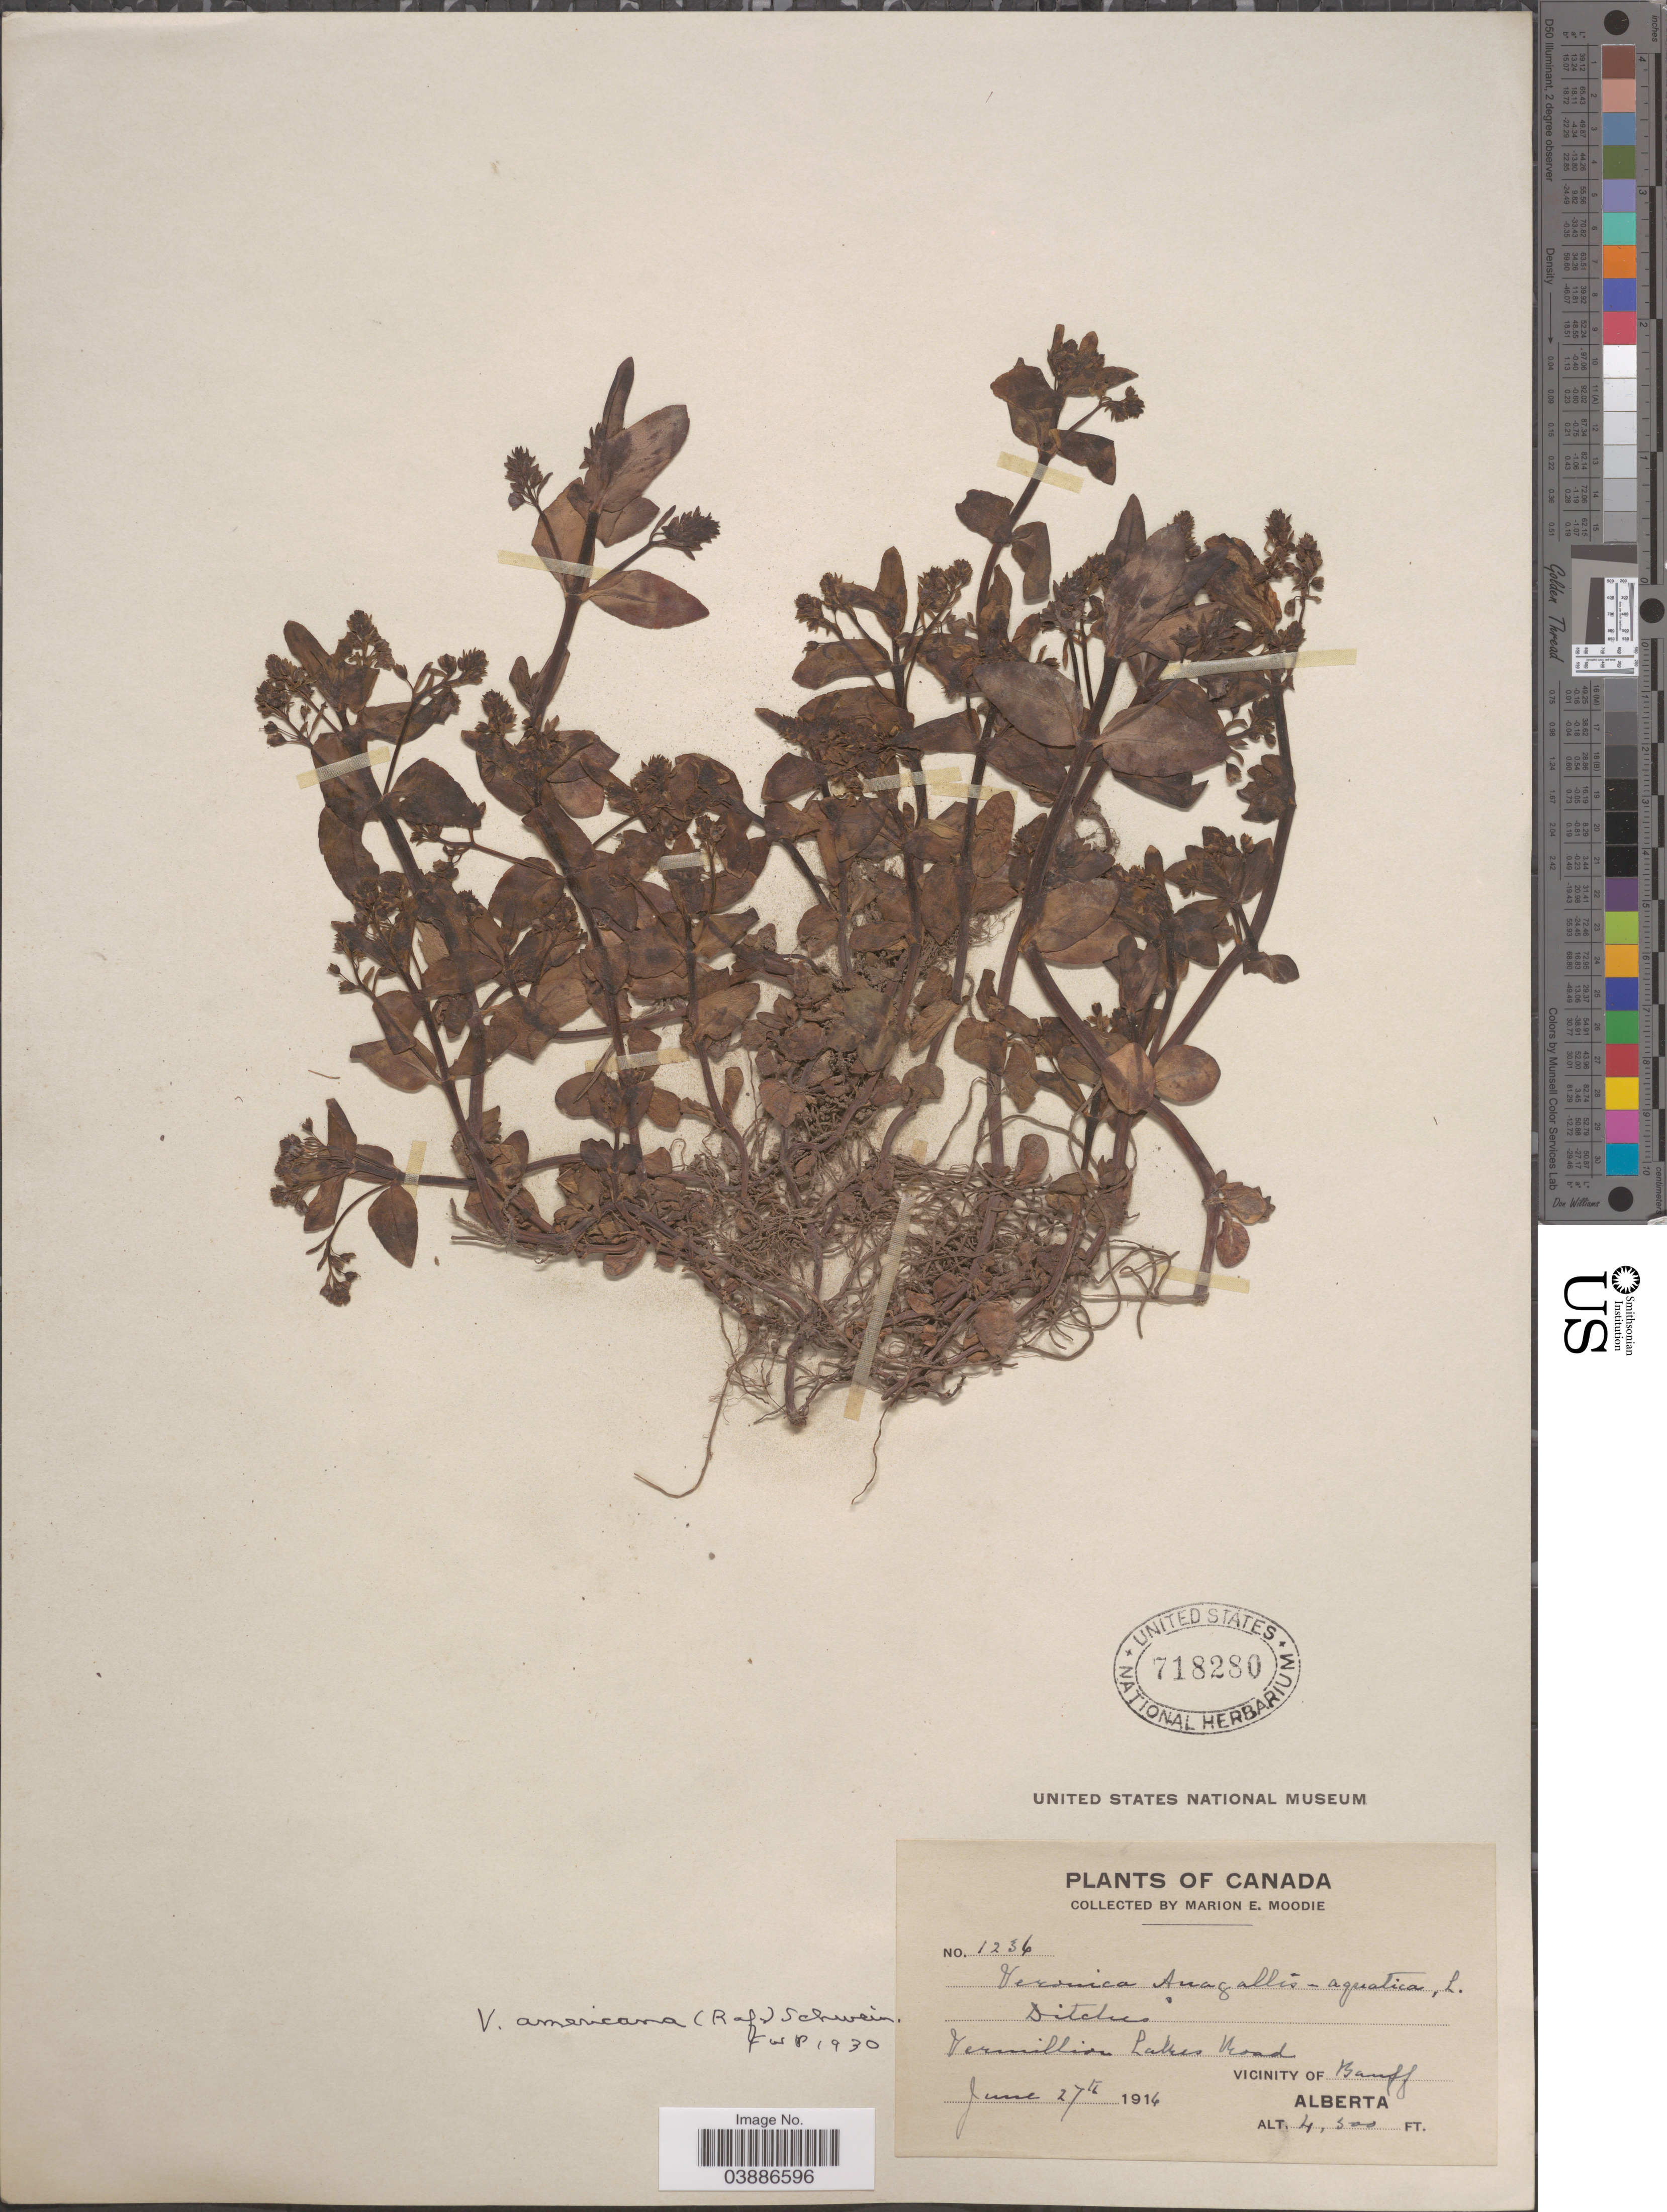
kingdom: Plantae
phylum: Tracheophyta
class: Magnoliopsida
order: Lamiales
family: Plantaginaceae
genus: Veronica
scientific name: Veronica americana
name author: Schwein. ex Benth.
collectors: M. E. Moodie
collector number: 1236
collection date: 1916-06-27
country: Canada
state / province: Alberta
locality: Vermillion Lakes Road. Vicinity of Banff.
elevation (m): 1372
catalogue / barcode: US 718280